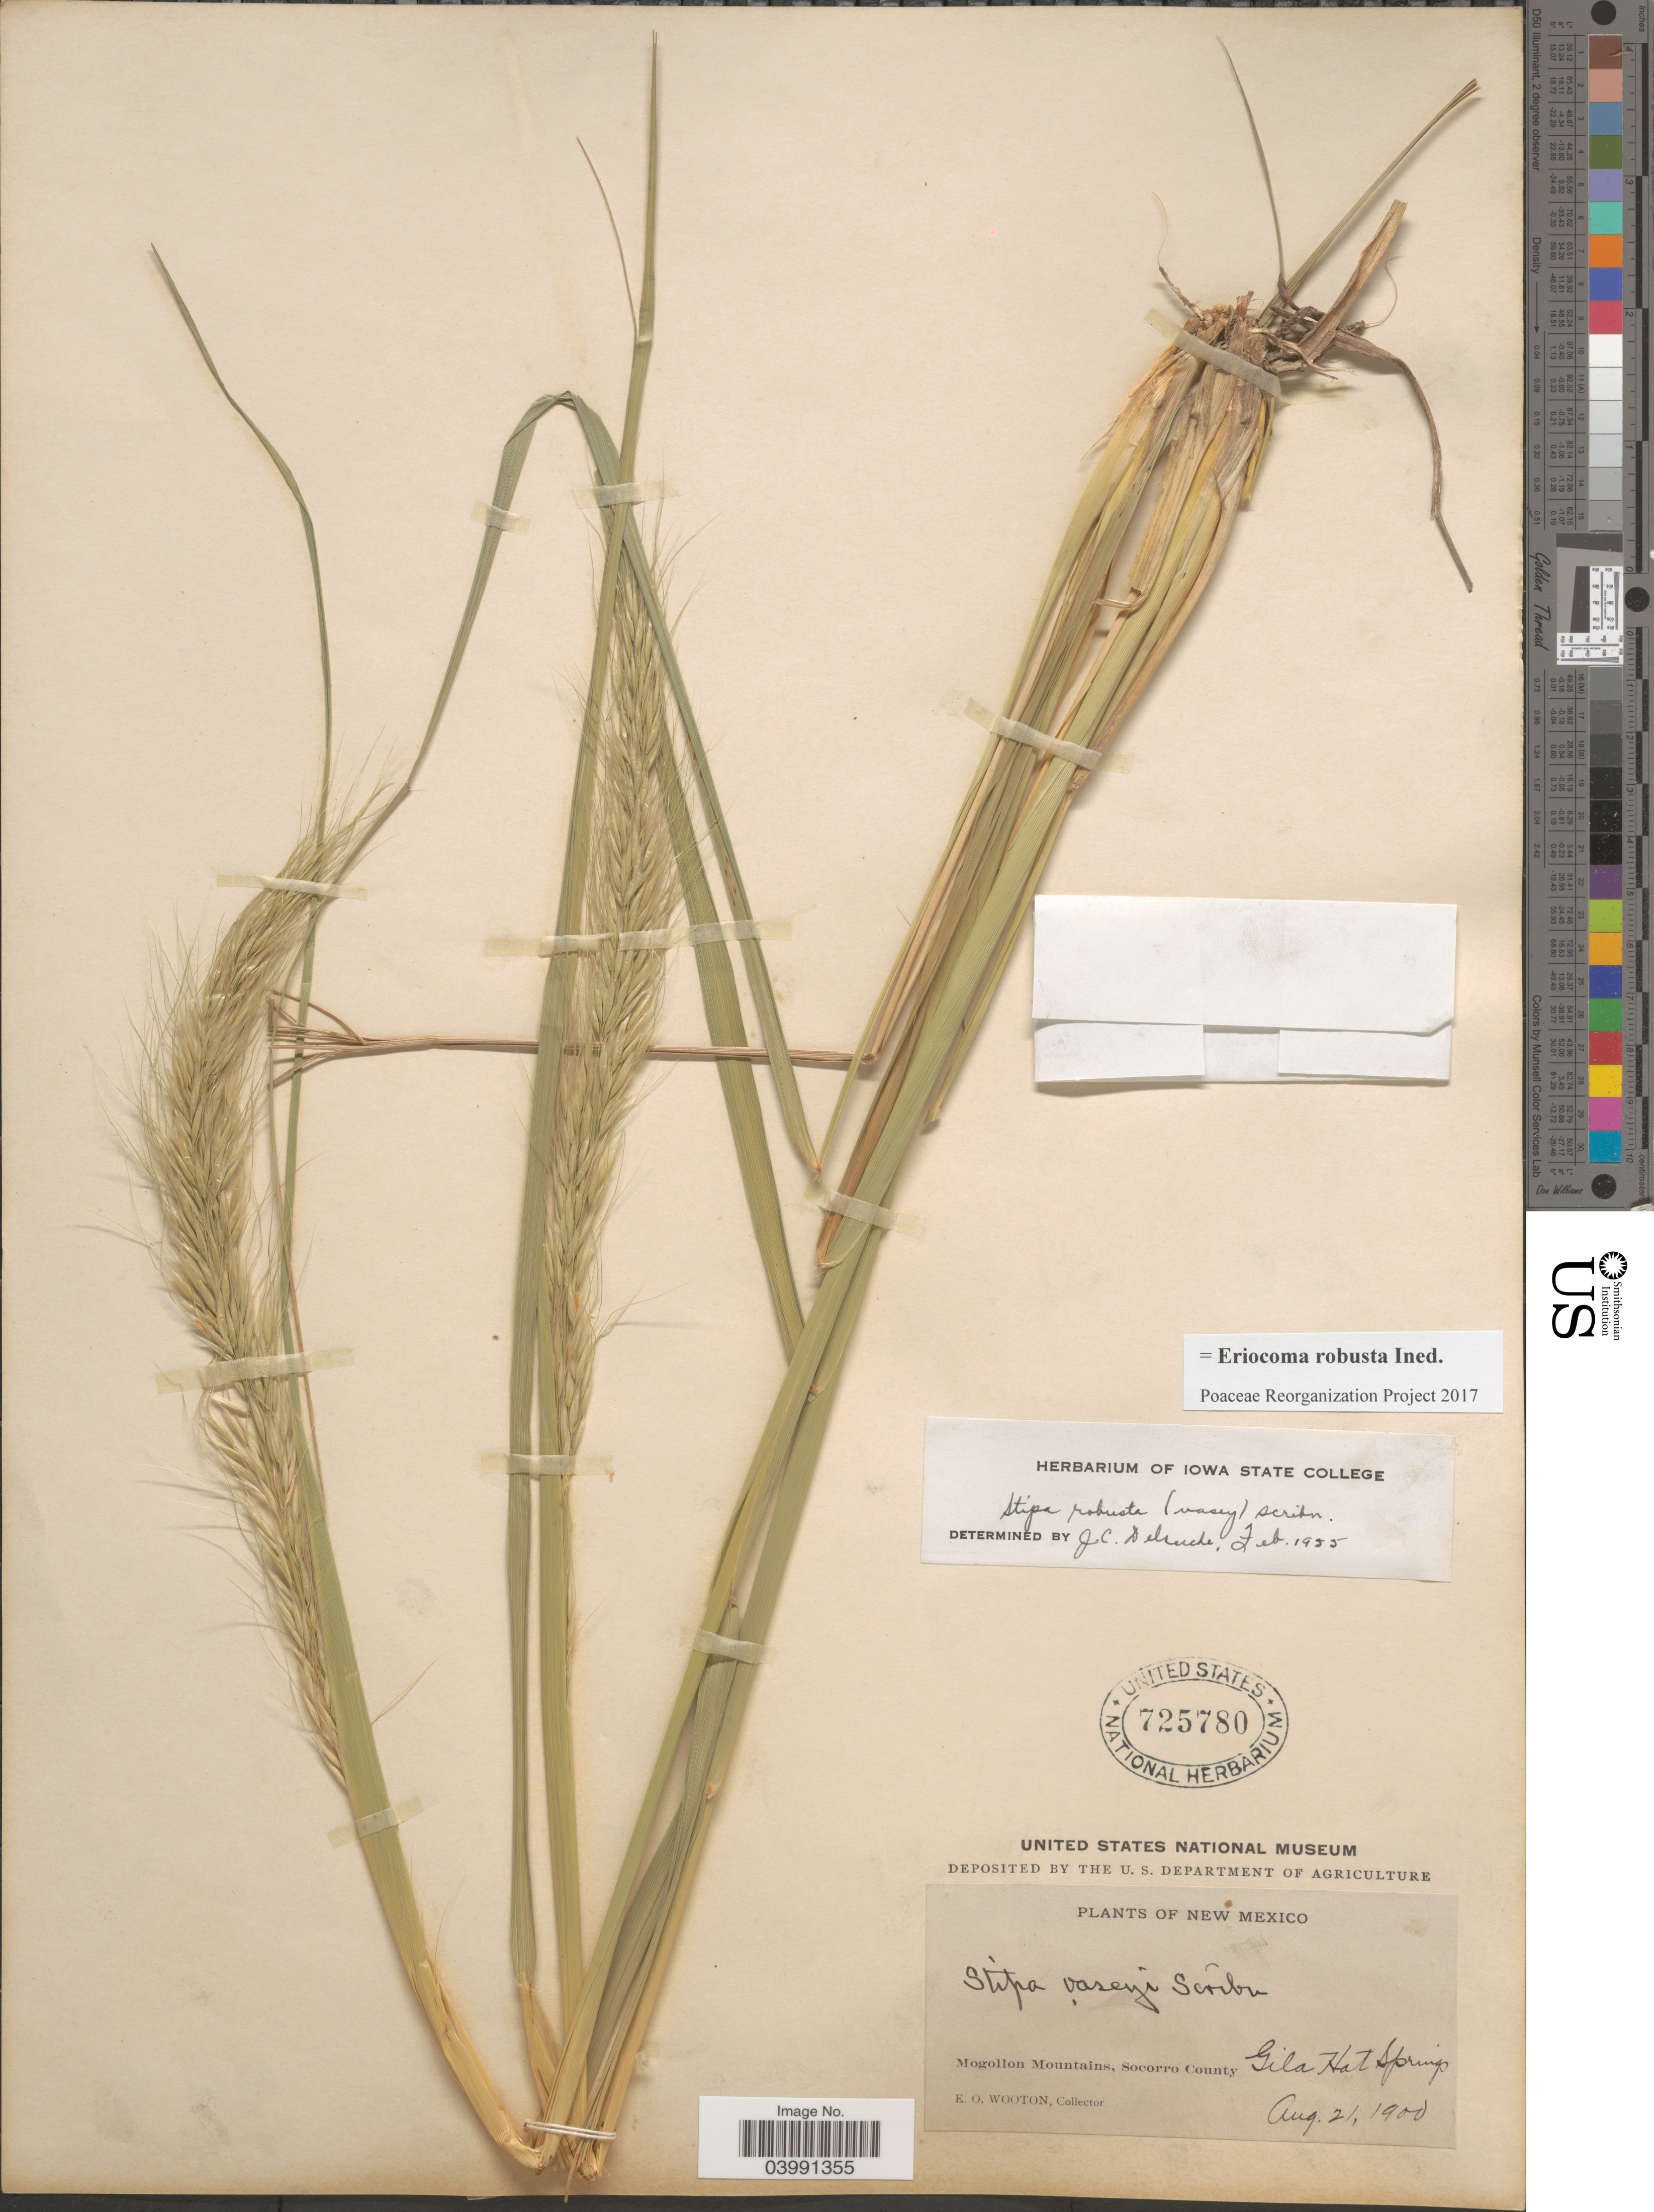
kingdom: Plantae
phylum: Tracheophyta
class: Liliopsida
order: Poales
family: Poaceae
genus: Eriocoma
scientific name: Eriocoma robusta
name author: (Vasey) Romasch.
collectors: E. O. Wooton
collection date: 1900-08-21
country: United States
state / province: New Mexico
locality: Mogollon Mountains, Socorro County. Gila Hot Springs.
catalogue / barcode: US 725780